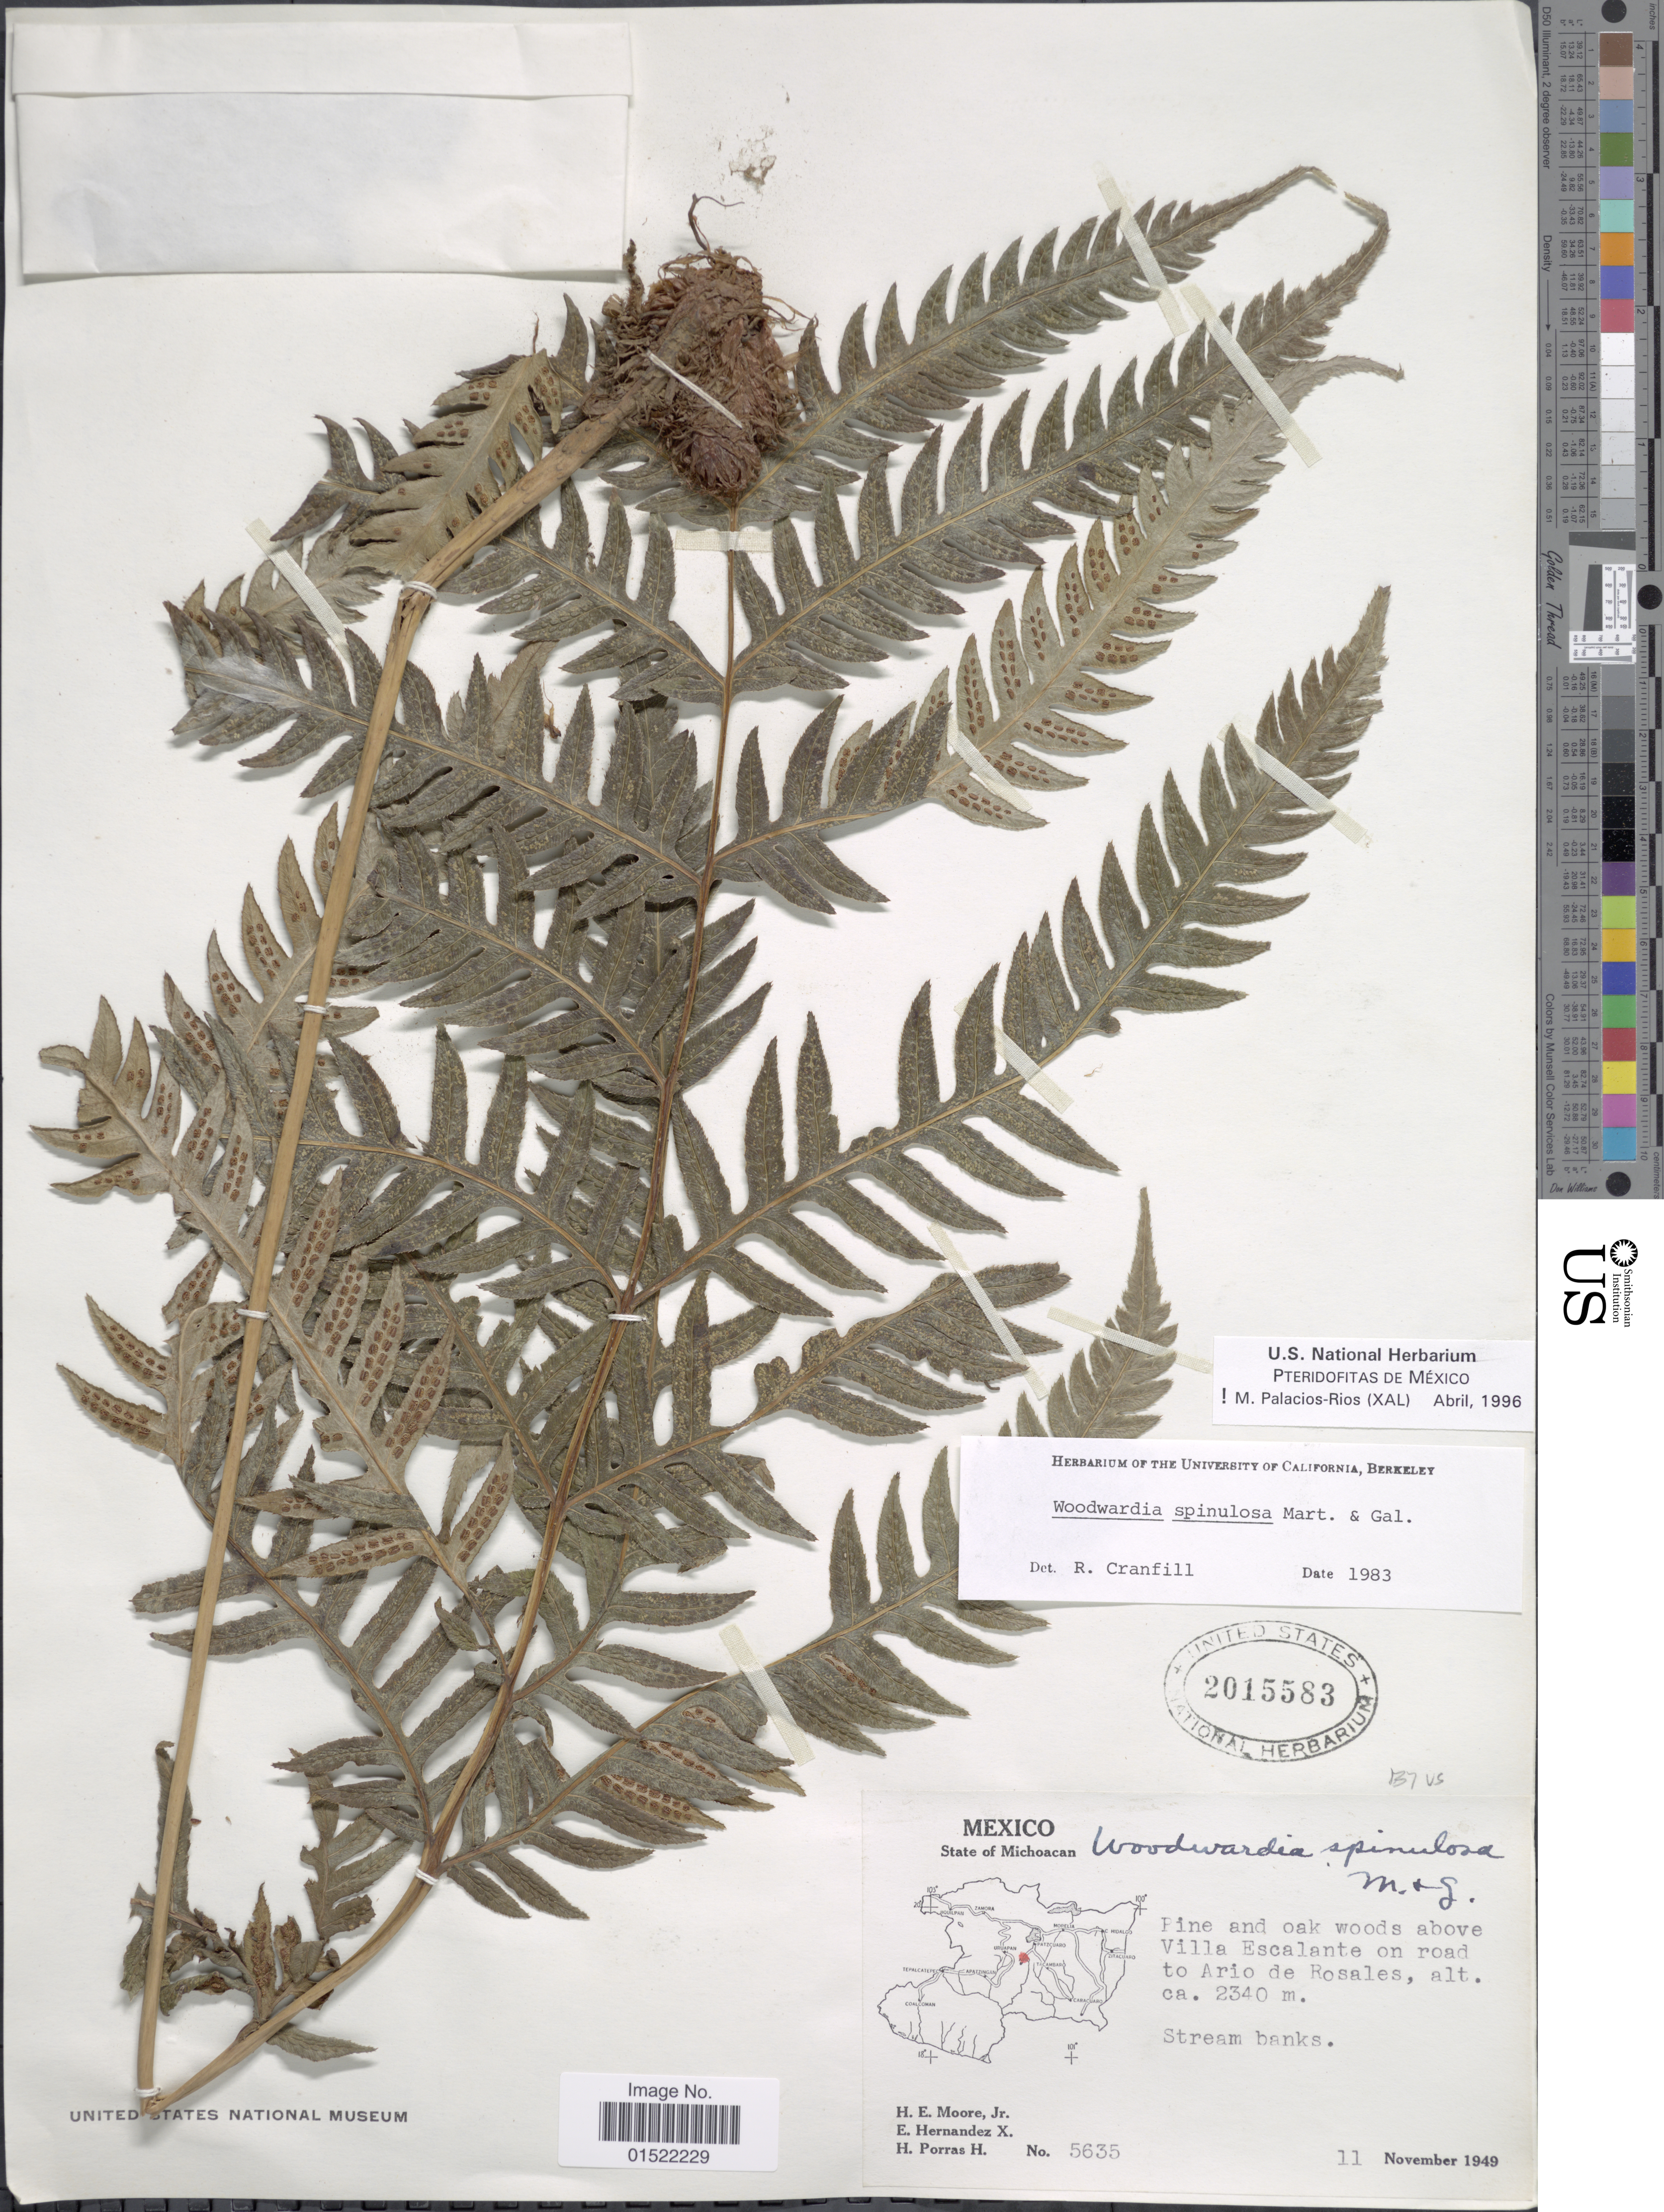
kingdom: Plantae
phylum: Tracheophyta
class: Polypodiopsida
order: Polypodiales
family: Blechnaceae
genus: Woodwardia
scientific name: Woodwardia spinulosa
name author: M. Martens & Galeotti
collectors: H. Moore, E. Hernandez X. & H. Porras-H.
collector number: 5635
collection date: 1949-11-11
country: Mexico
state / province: Michoacán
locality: State of Michoacan, pine and oak woods above Villa Escalante on road to Ario de Rosales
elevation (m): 2340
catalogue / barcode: US 2015583